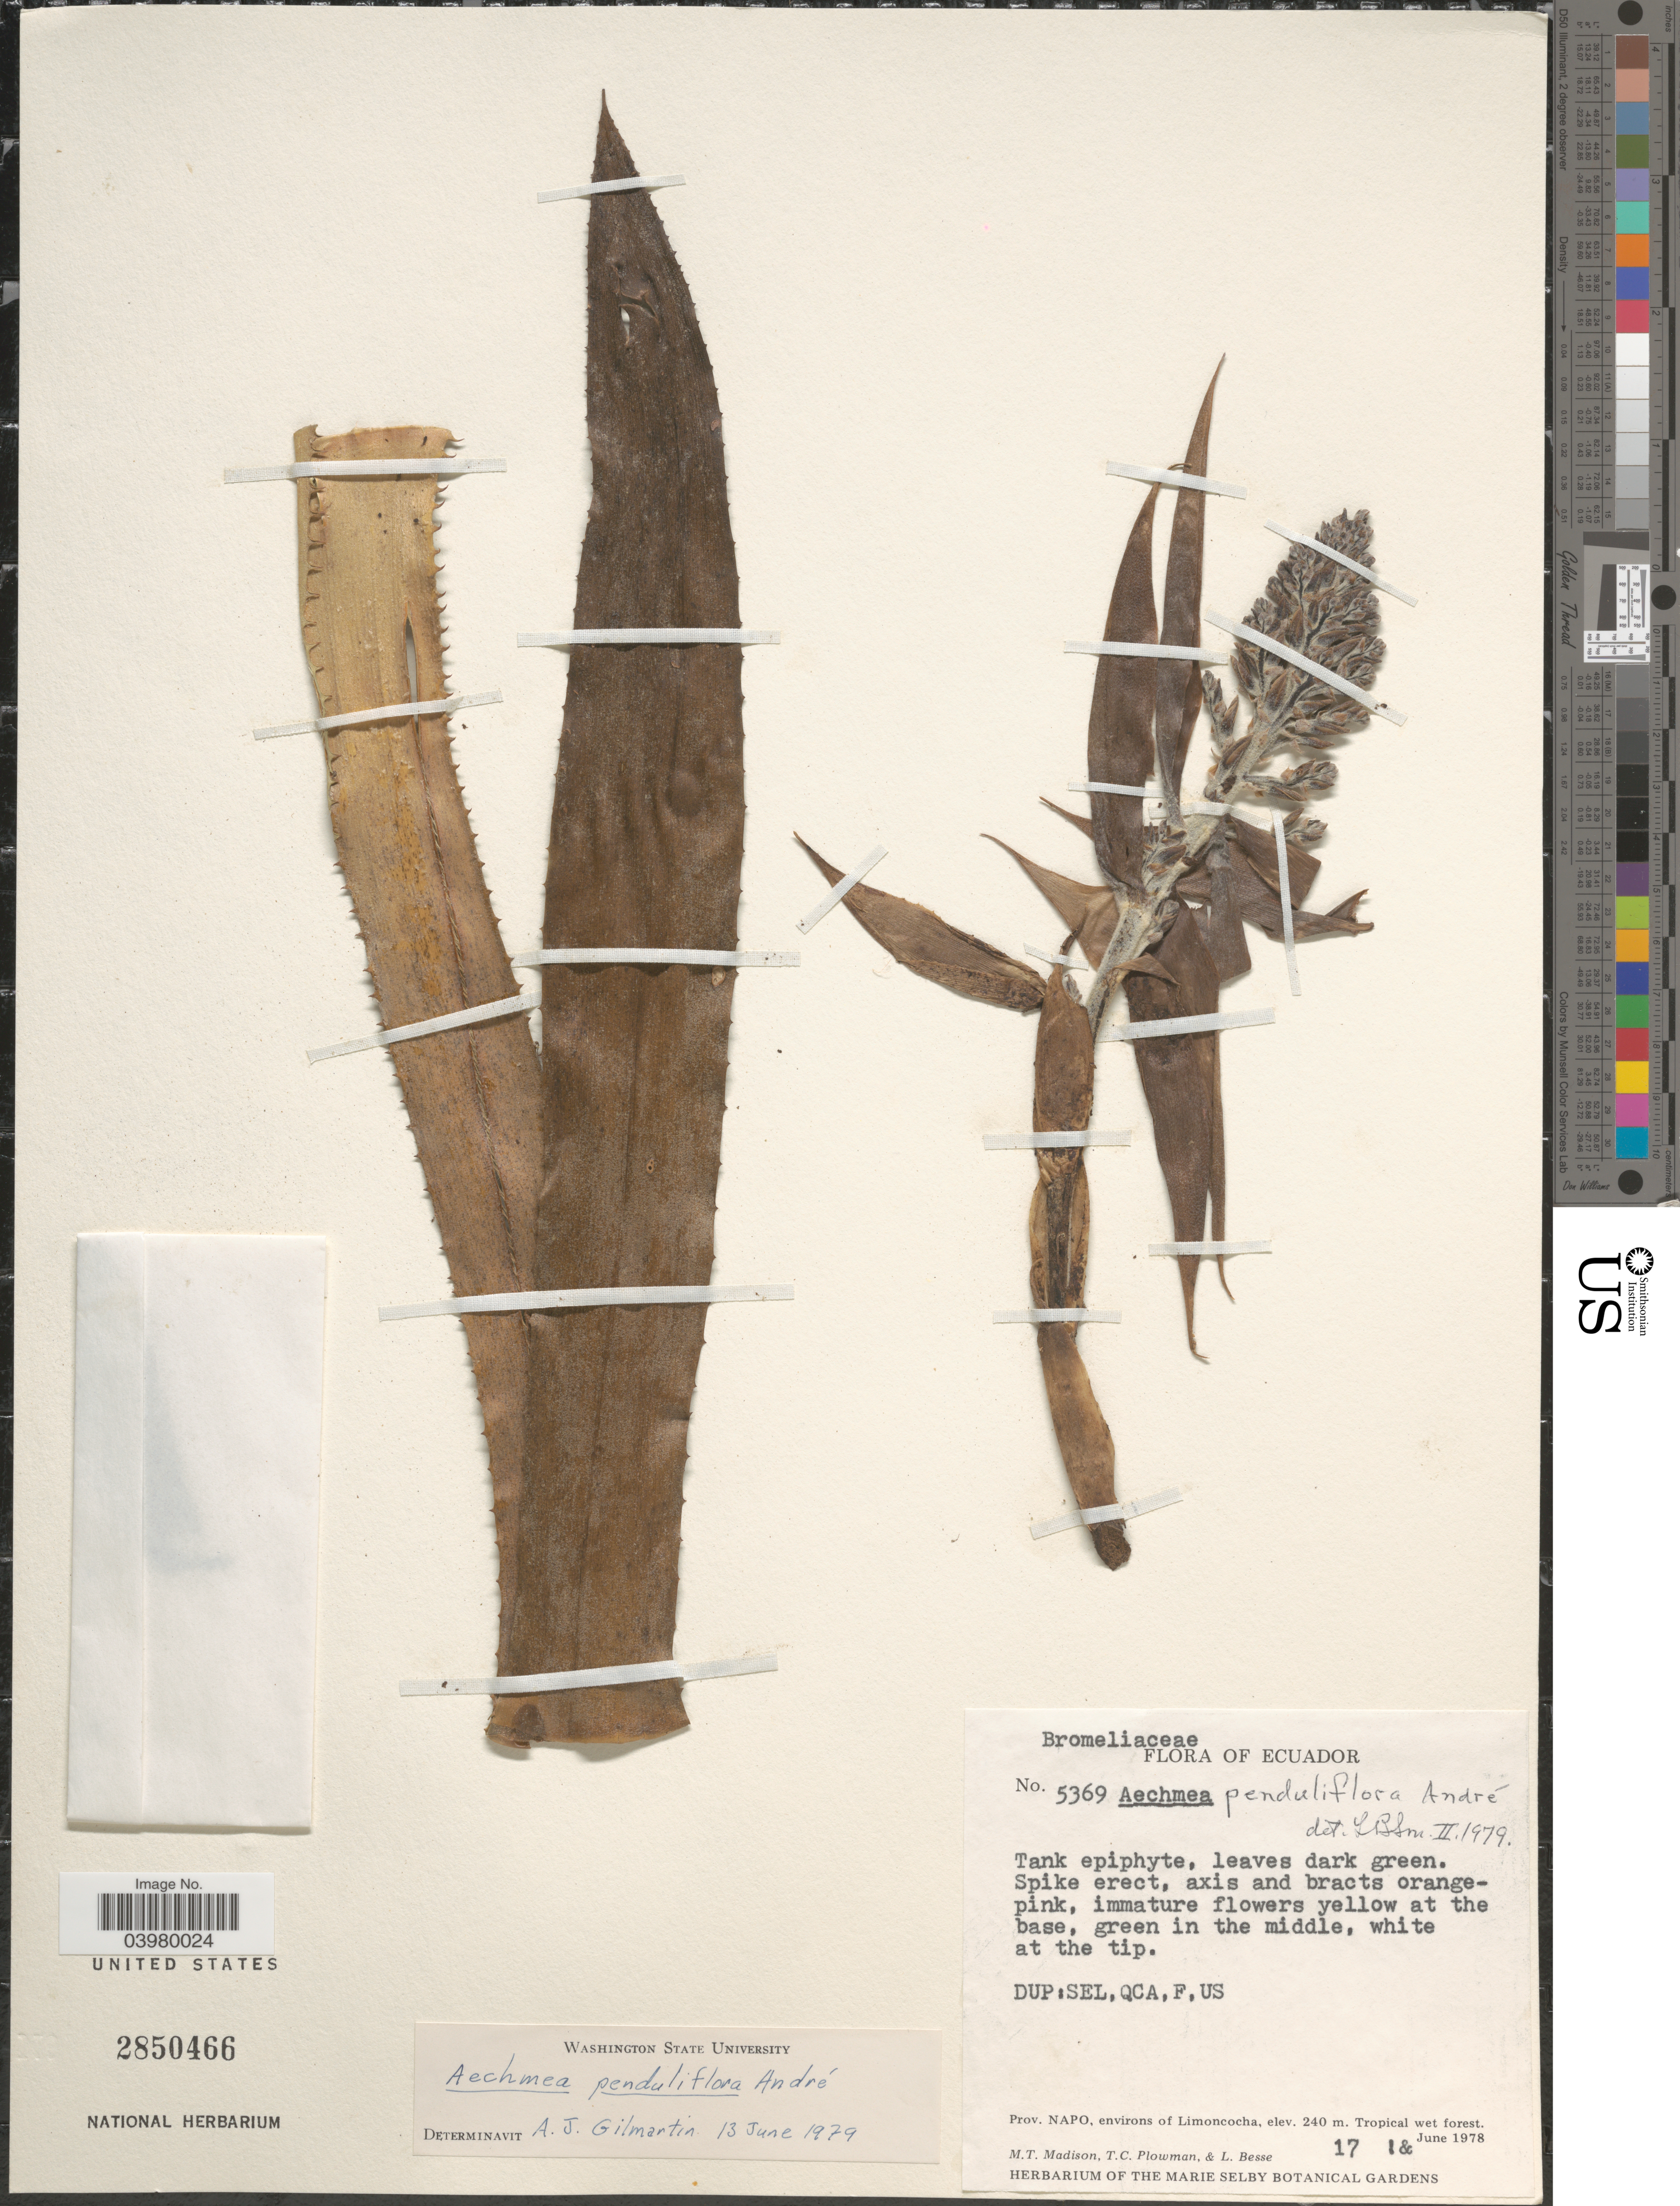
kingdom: Plantae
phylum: Tracheophyta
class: Liliopsida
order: Poales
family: Bromeliaceae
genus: Aechmea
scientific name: Aechmea penduliflora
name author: André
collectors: M. T. Madison, T. Plowman & L. Besse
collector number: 5369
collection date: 1978-06-17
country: Ecuador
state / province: Napo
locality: Environs of Limoncocha.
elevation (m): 240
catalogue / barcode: US 2850466